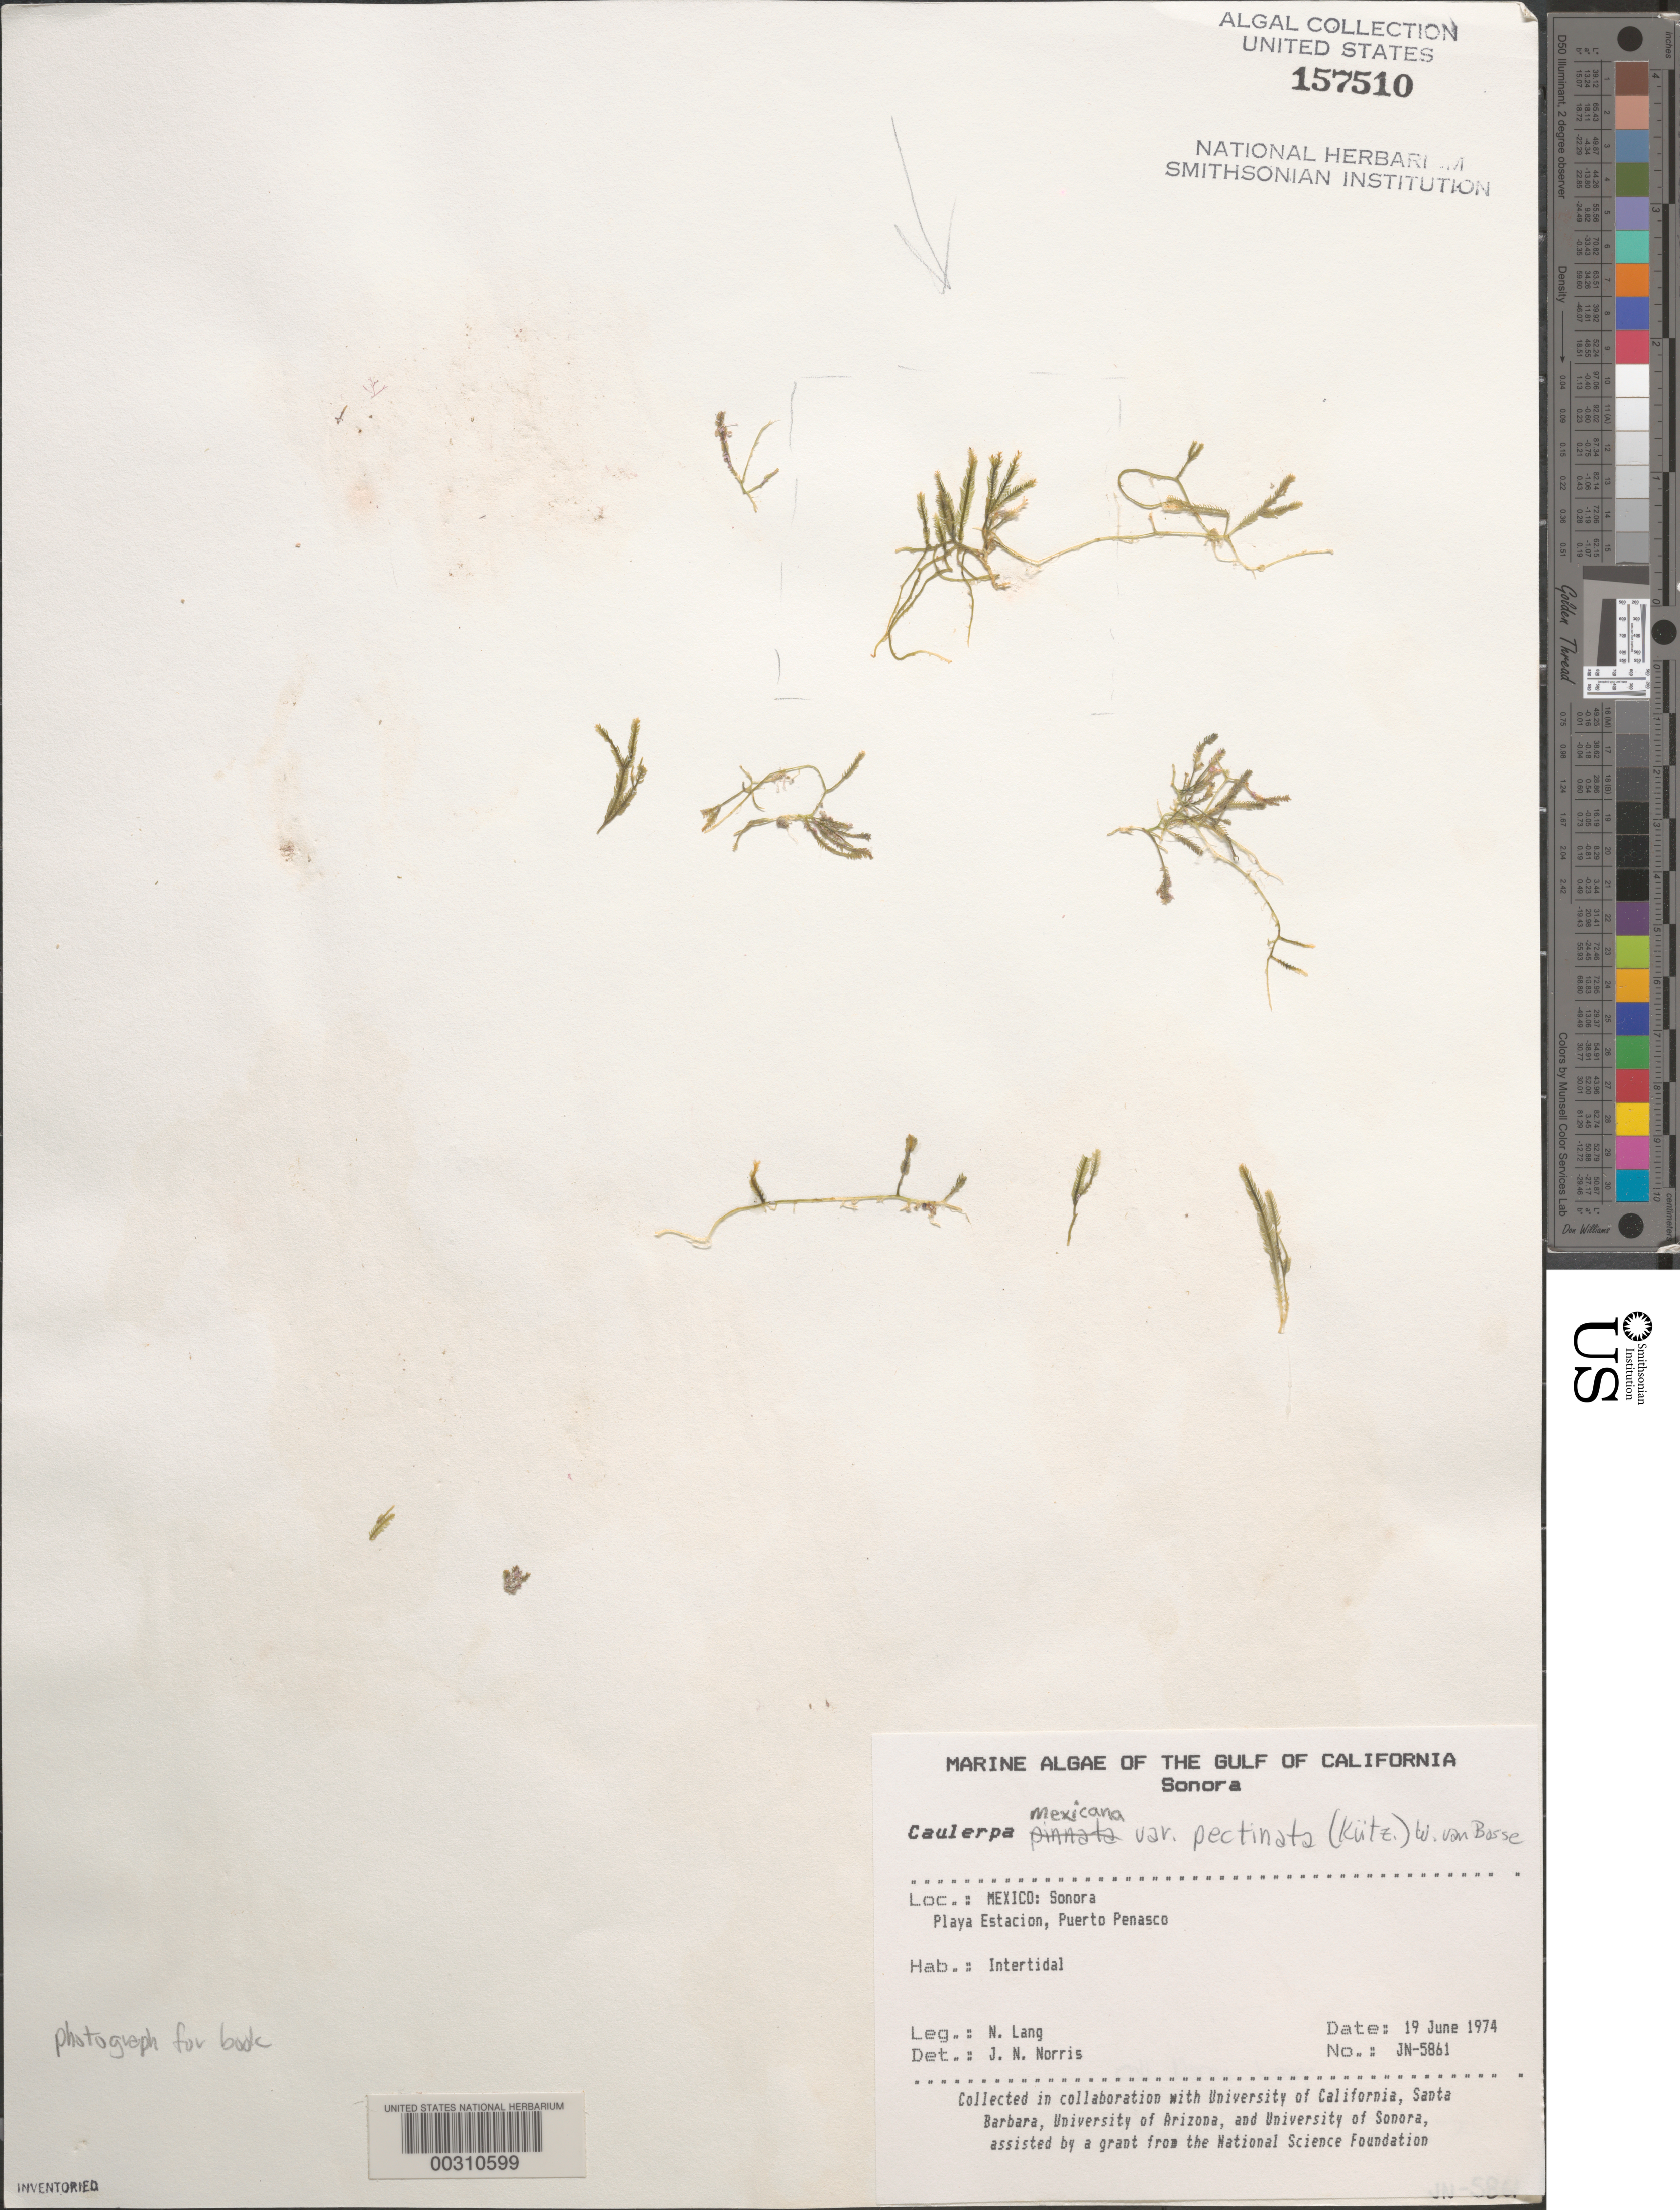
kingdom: Plantae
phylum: Chlorophyta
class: Ulvophyceae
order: Bryopsidales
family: Caulerpaceae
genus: Caulerpa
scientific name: Caulerpa mexicana f. pectinata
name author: (Kütz.) W.R. Taylor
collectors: N. Lang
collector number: JN-5861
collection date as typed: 19 Jun 1974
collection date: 1974-06-19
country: Mexico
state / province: Sonora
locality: Playa Estacion, Puerto Penasco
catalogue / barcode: US 157510